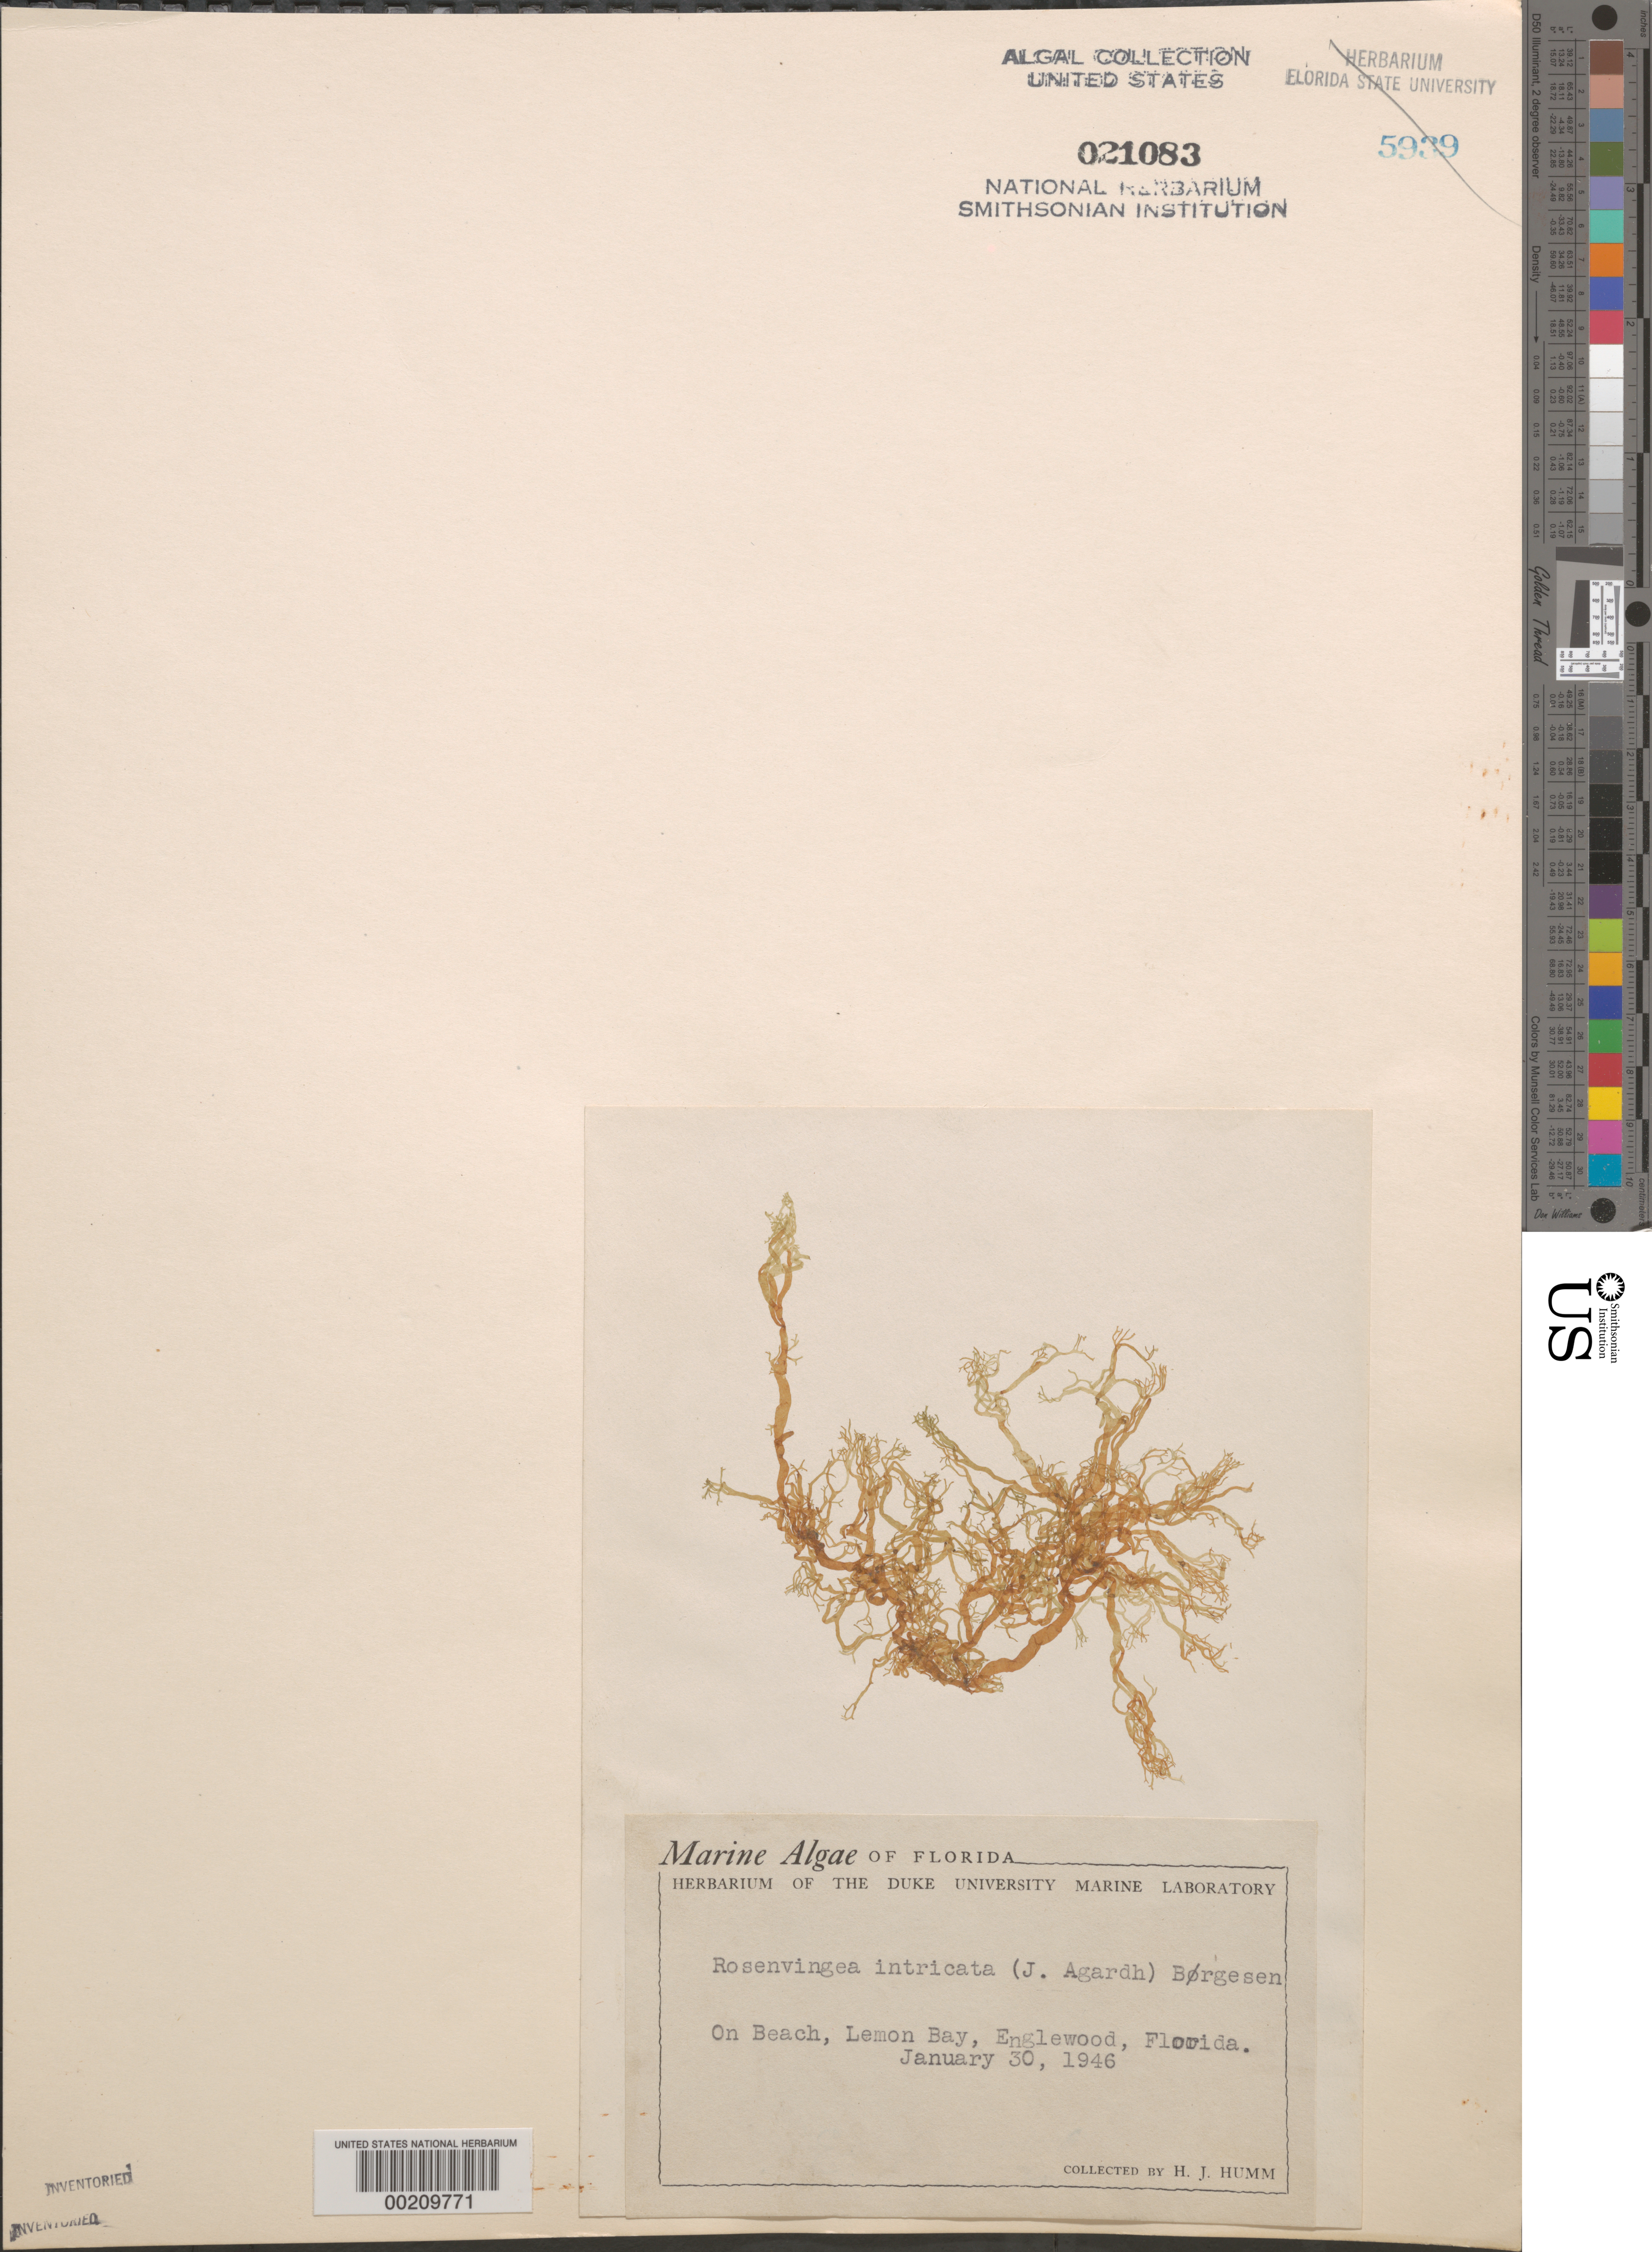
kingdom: Chromista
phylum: Ochrophyta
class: Phaeophyceae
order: Scytosiphonales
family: Scytosiphonaceae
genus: Rosenvingea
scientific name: Rosenvingea endiviifolia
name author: (Martius) M.J. Wynne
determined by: Algae name updating Project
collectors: H. J. Humm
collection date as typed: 30 Jan 1946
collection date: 1946-01-30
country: United States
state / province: Florida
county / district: Sarasota County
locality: Lemon Bay, Englewood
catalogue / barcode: US 21083